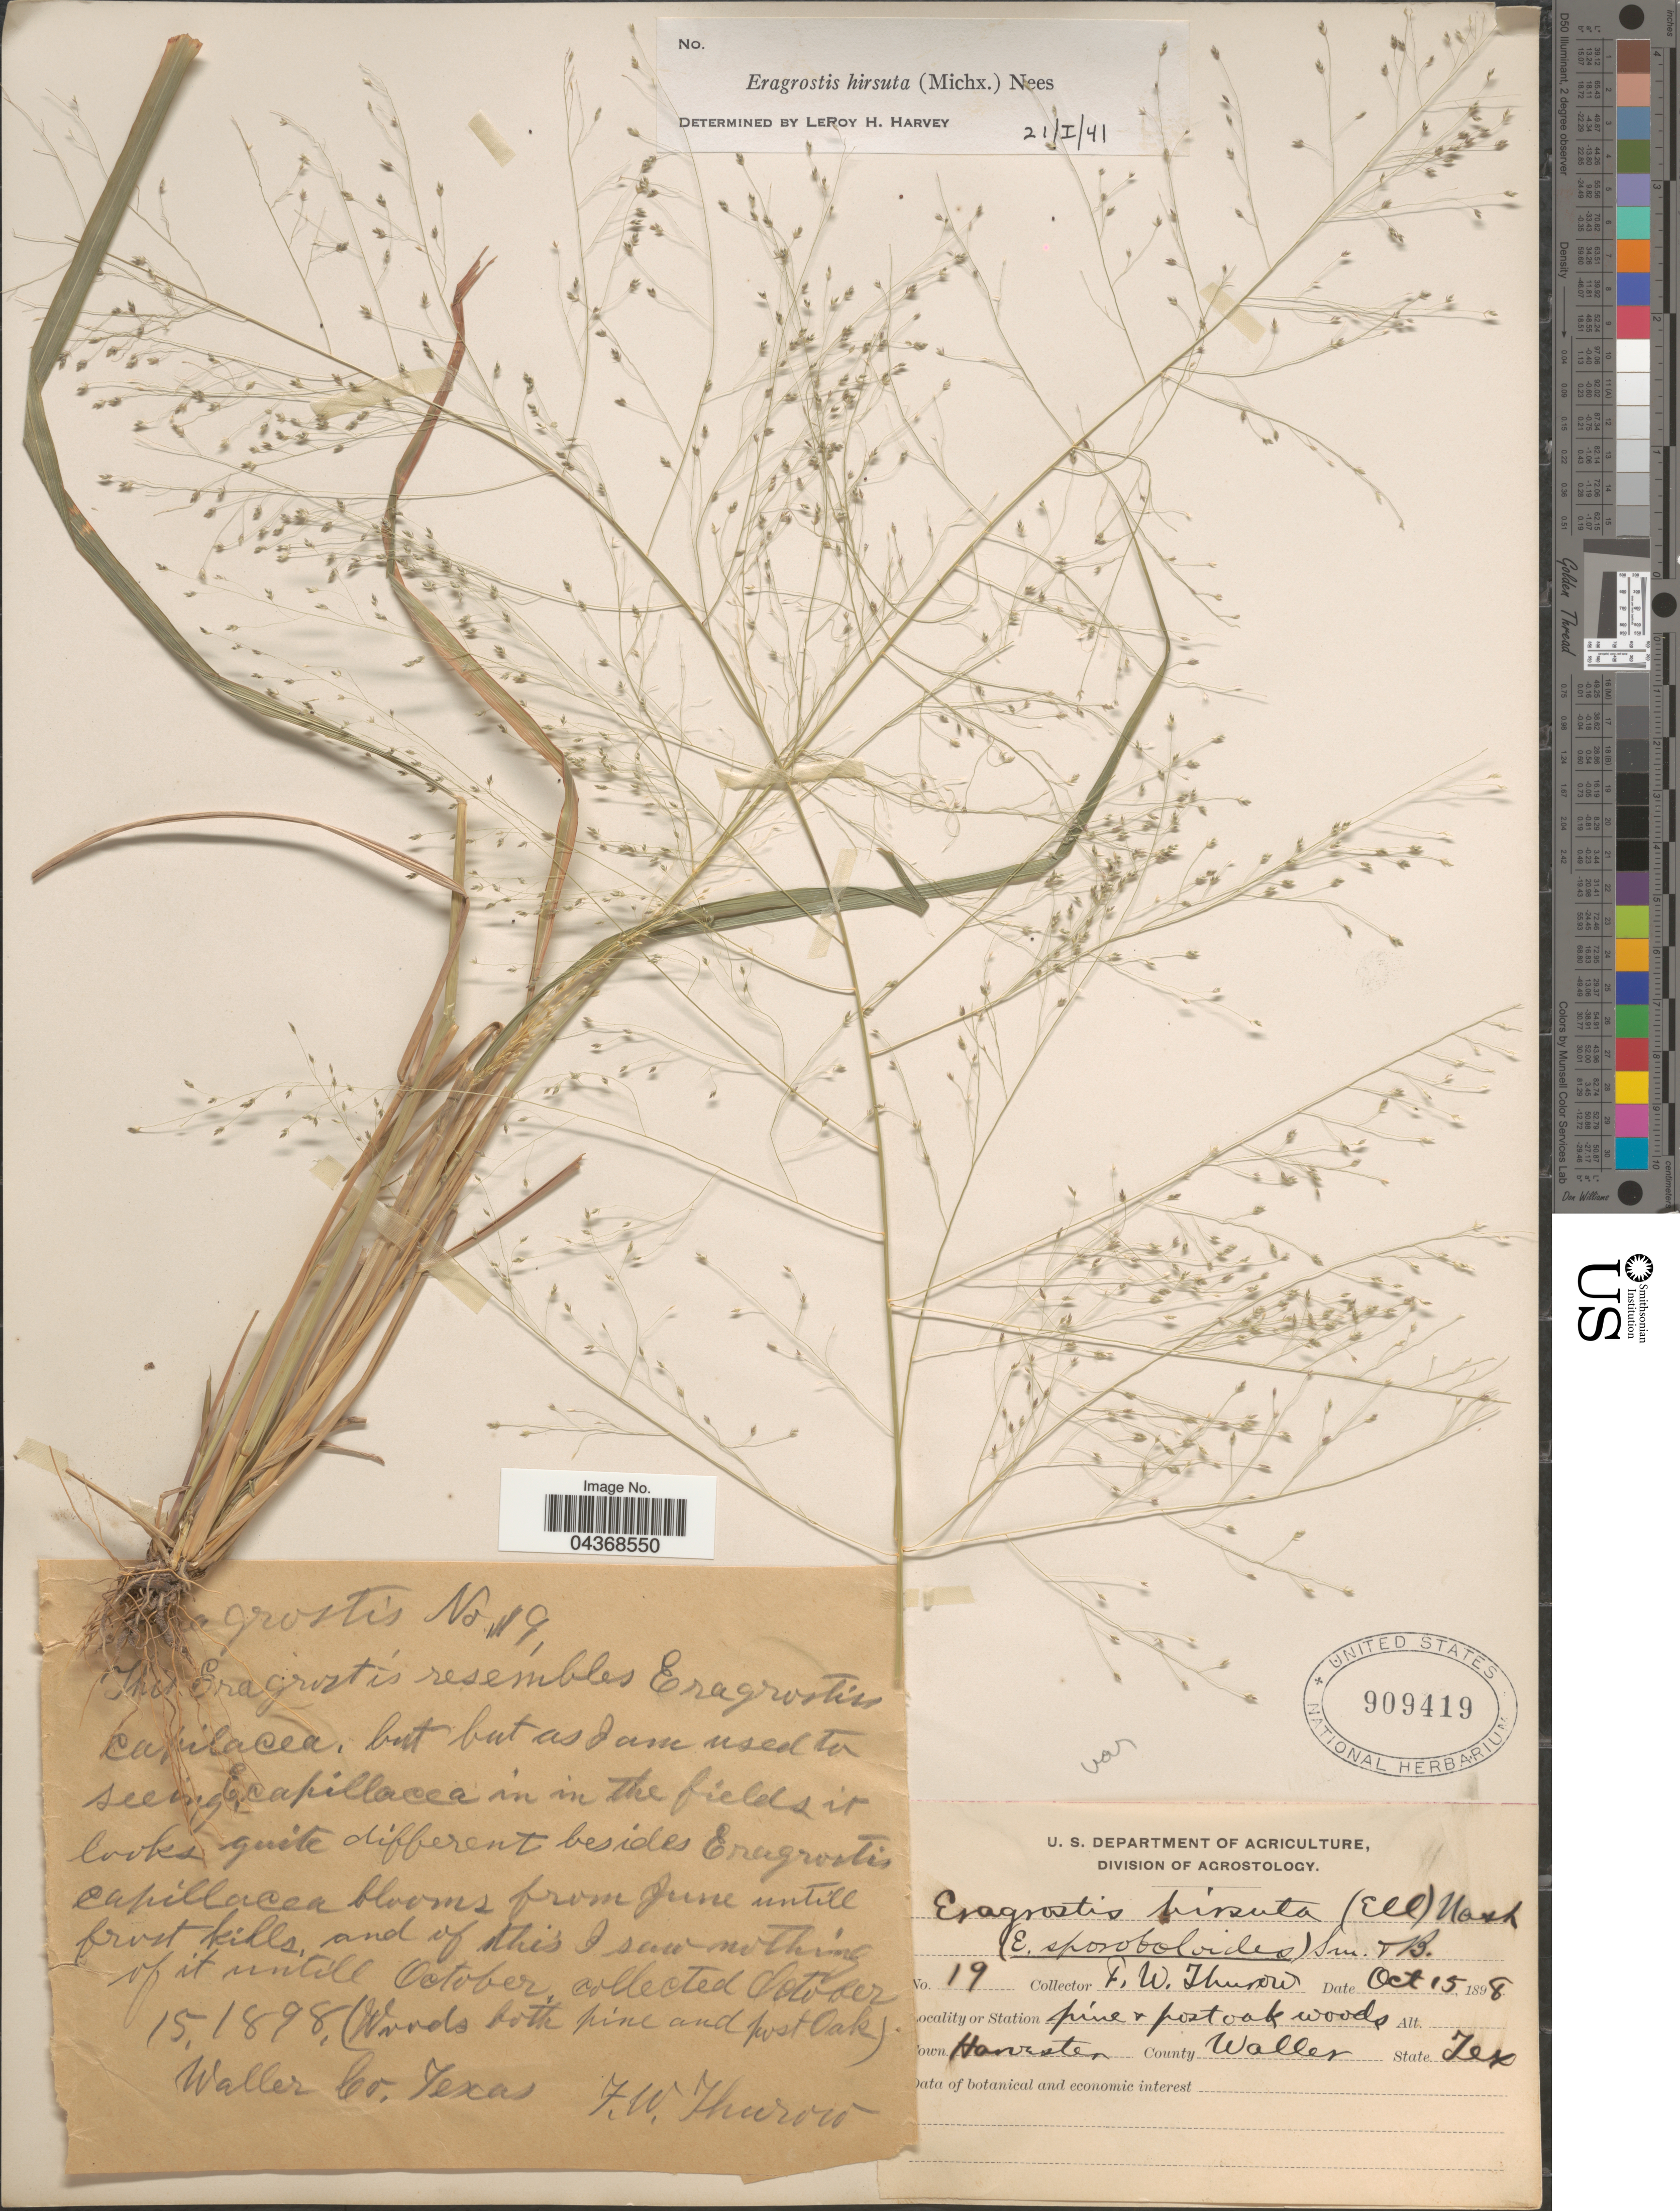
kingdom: Plantae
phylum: Tracheophyta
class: Liliopsida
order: Poales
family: Poaceae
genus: Eragrostis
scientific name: Eragrostis hirsuta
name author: (Michx.) Nees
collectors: F. W. Thurow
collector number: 19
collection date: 1898-10-15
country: United States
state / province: Texas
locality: Town Harvester. County Waller.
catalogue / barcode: US 909419